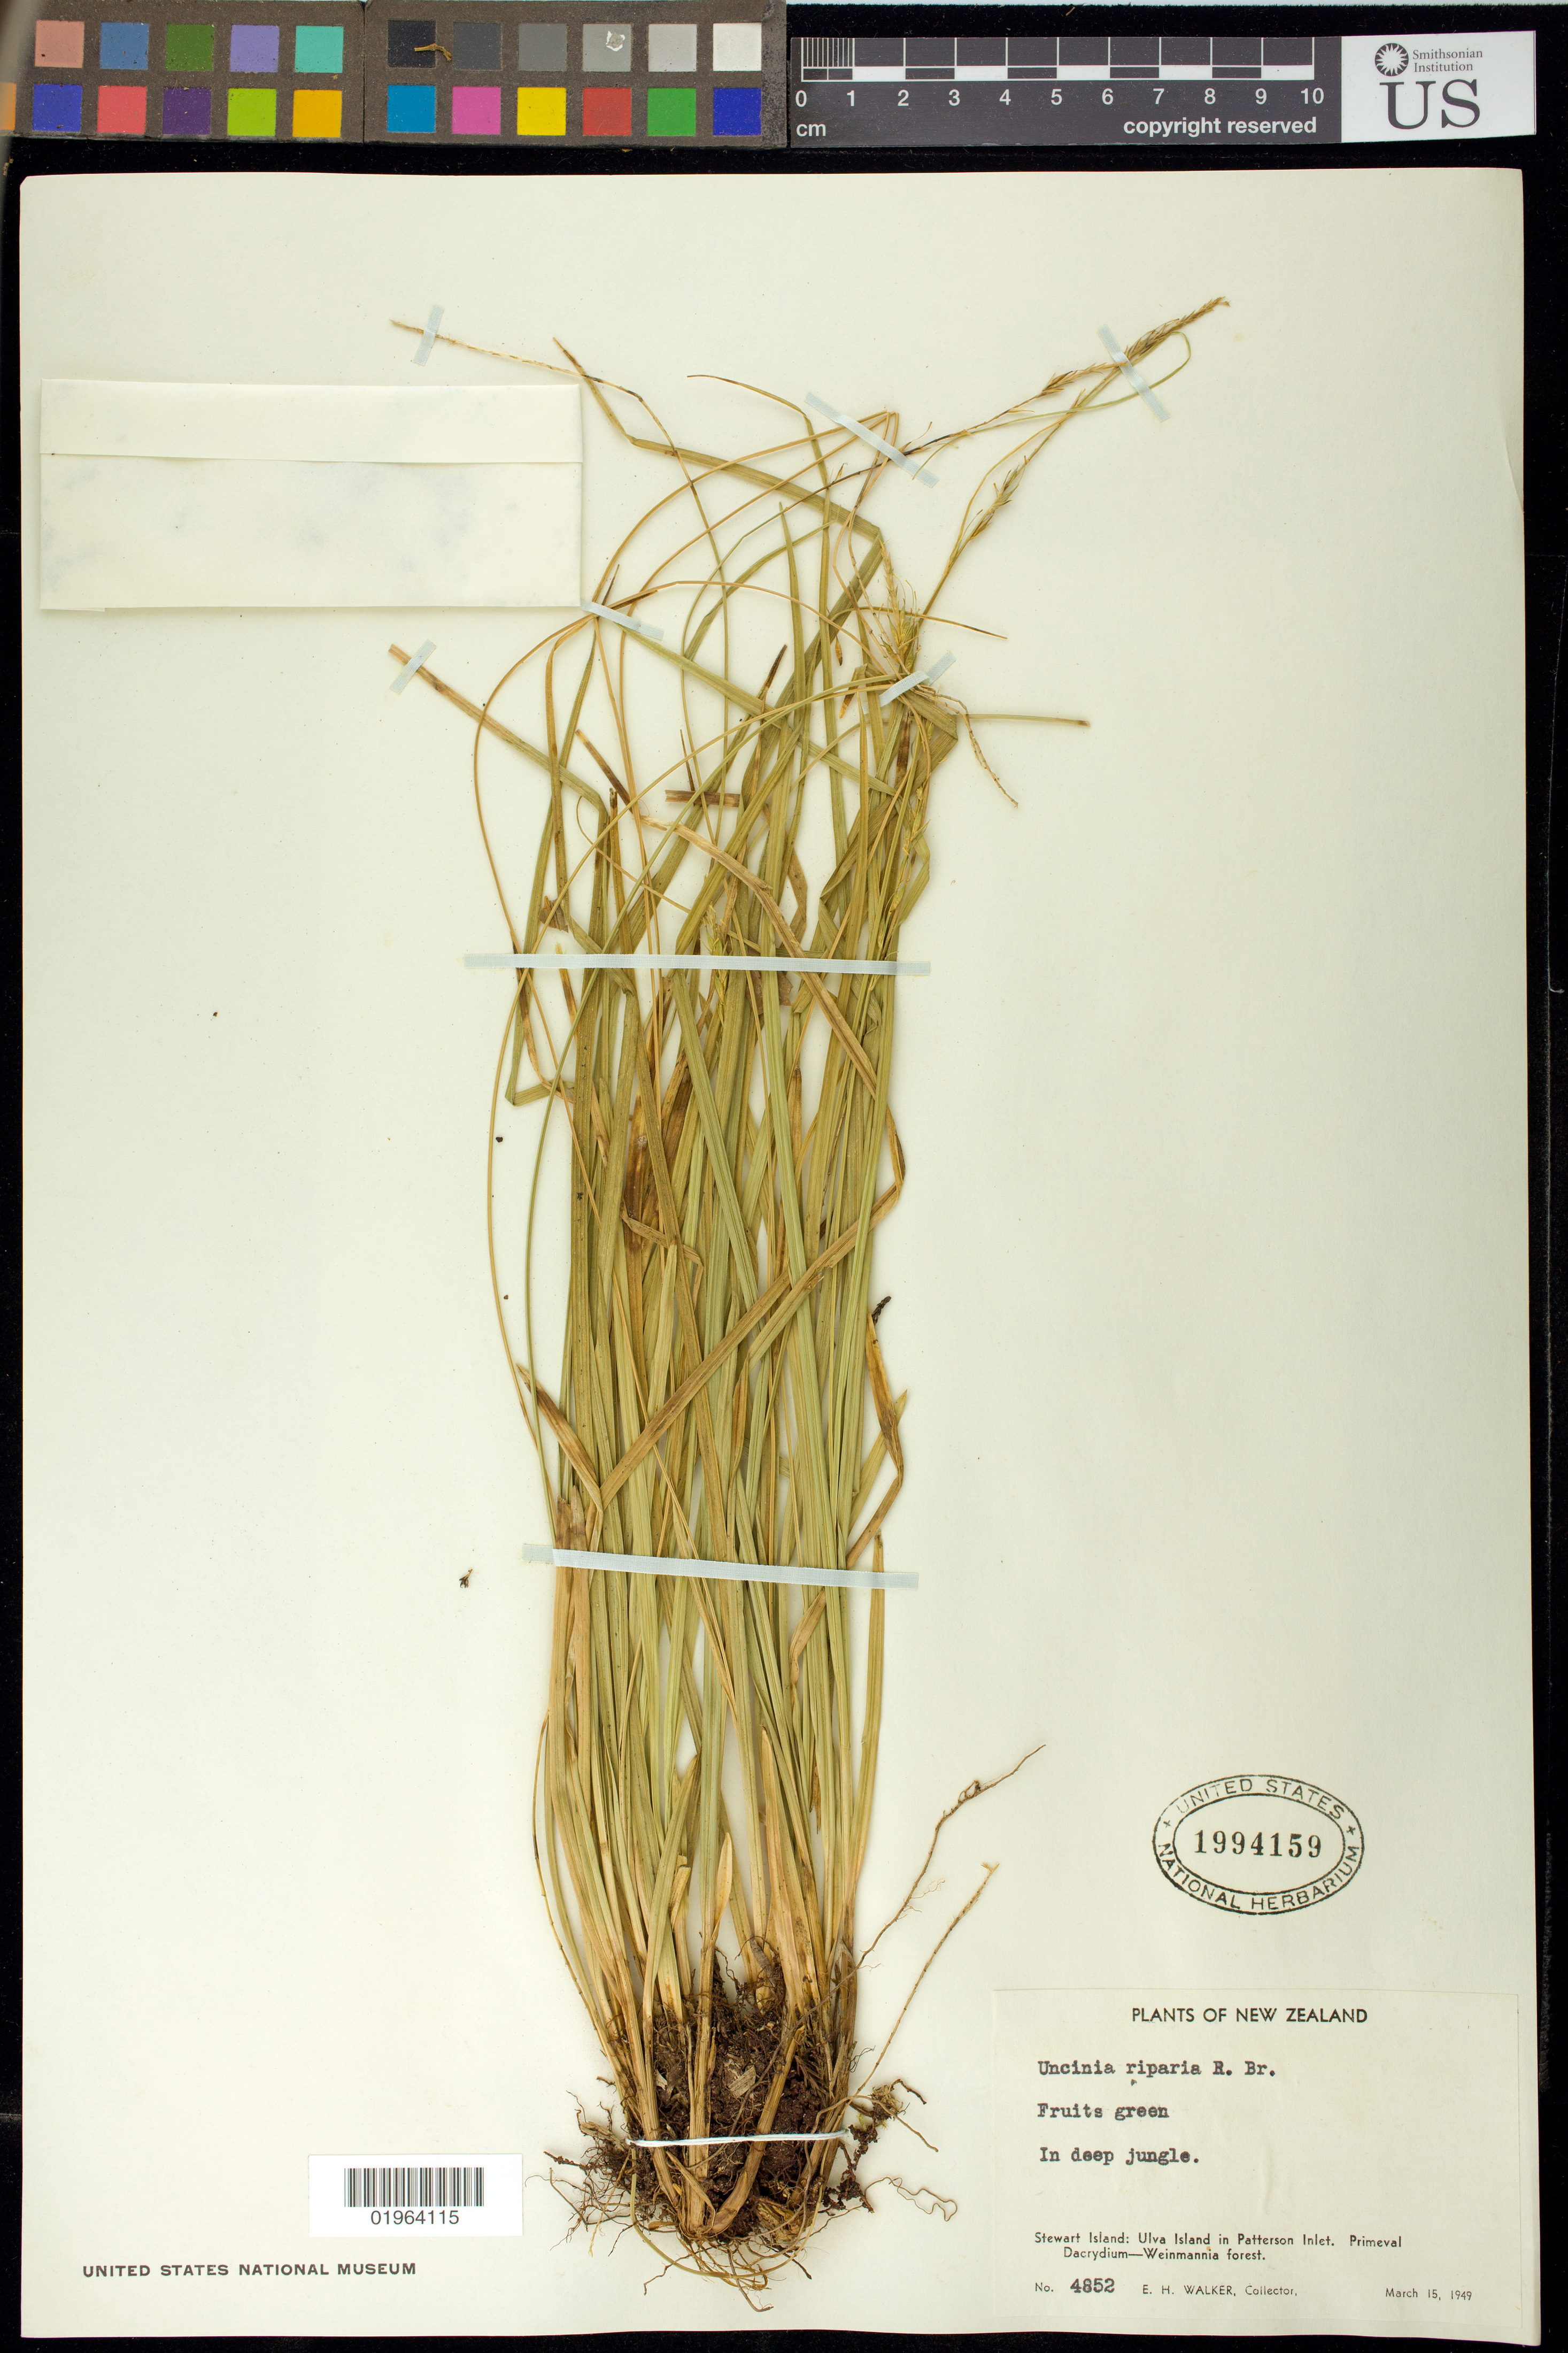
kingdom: Plantae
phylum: Tracheophyta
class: Liliopsida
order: Poales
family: Cyperaceae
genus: Carex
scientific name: Carex sp.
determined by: Strong, Mark T., (BOT), Smithsonian Institution - National Museum of Natural History (UNITED STATES)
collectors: E. H. Walker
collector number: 4852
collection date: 1949-03-15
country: New Zealand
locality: Stewart Island: Ulva Island in Patterson Inlet. Primeval Dacrydium - Weinmannia forest.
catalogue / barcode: US 1994159